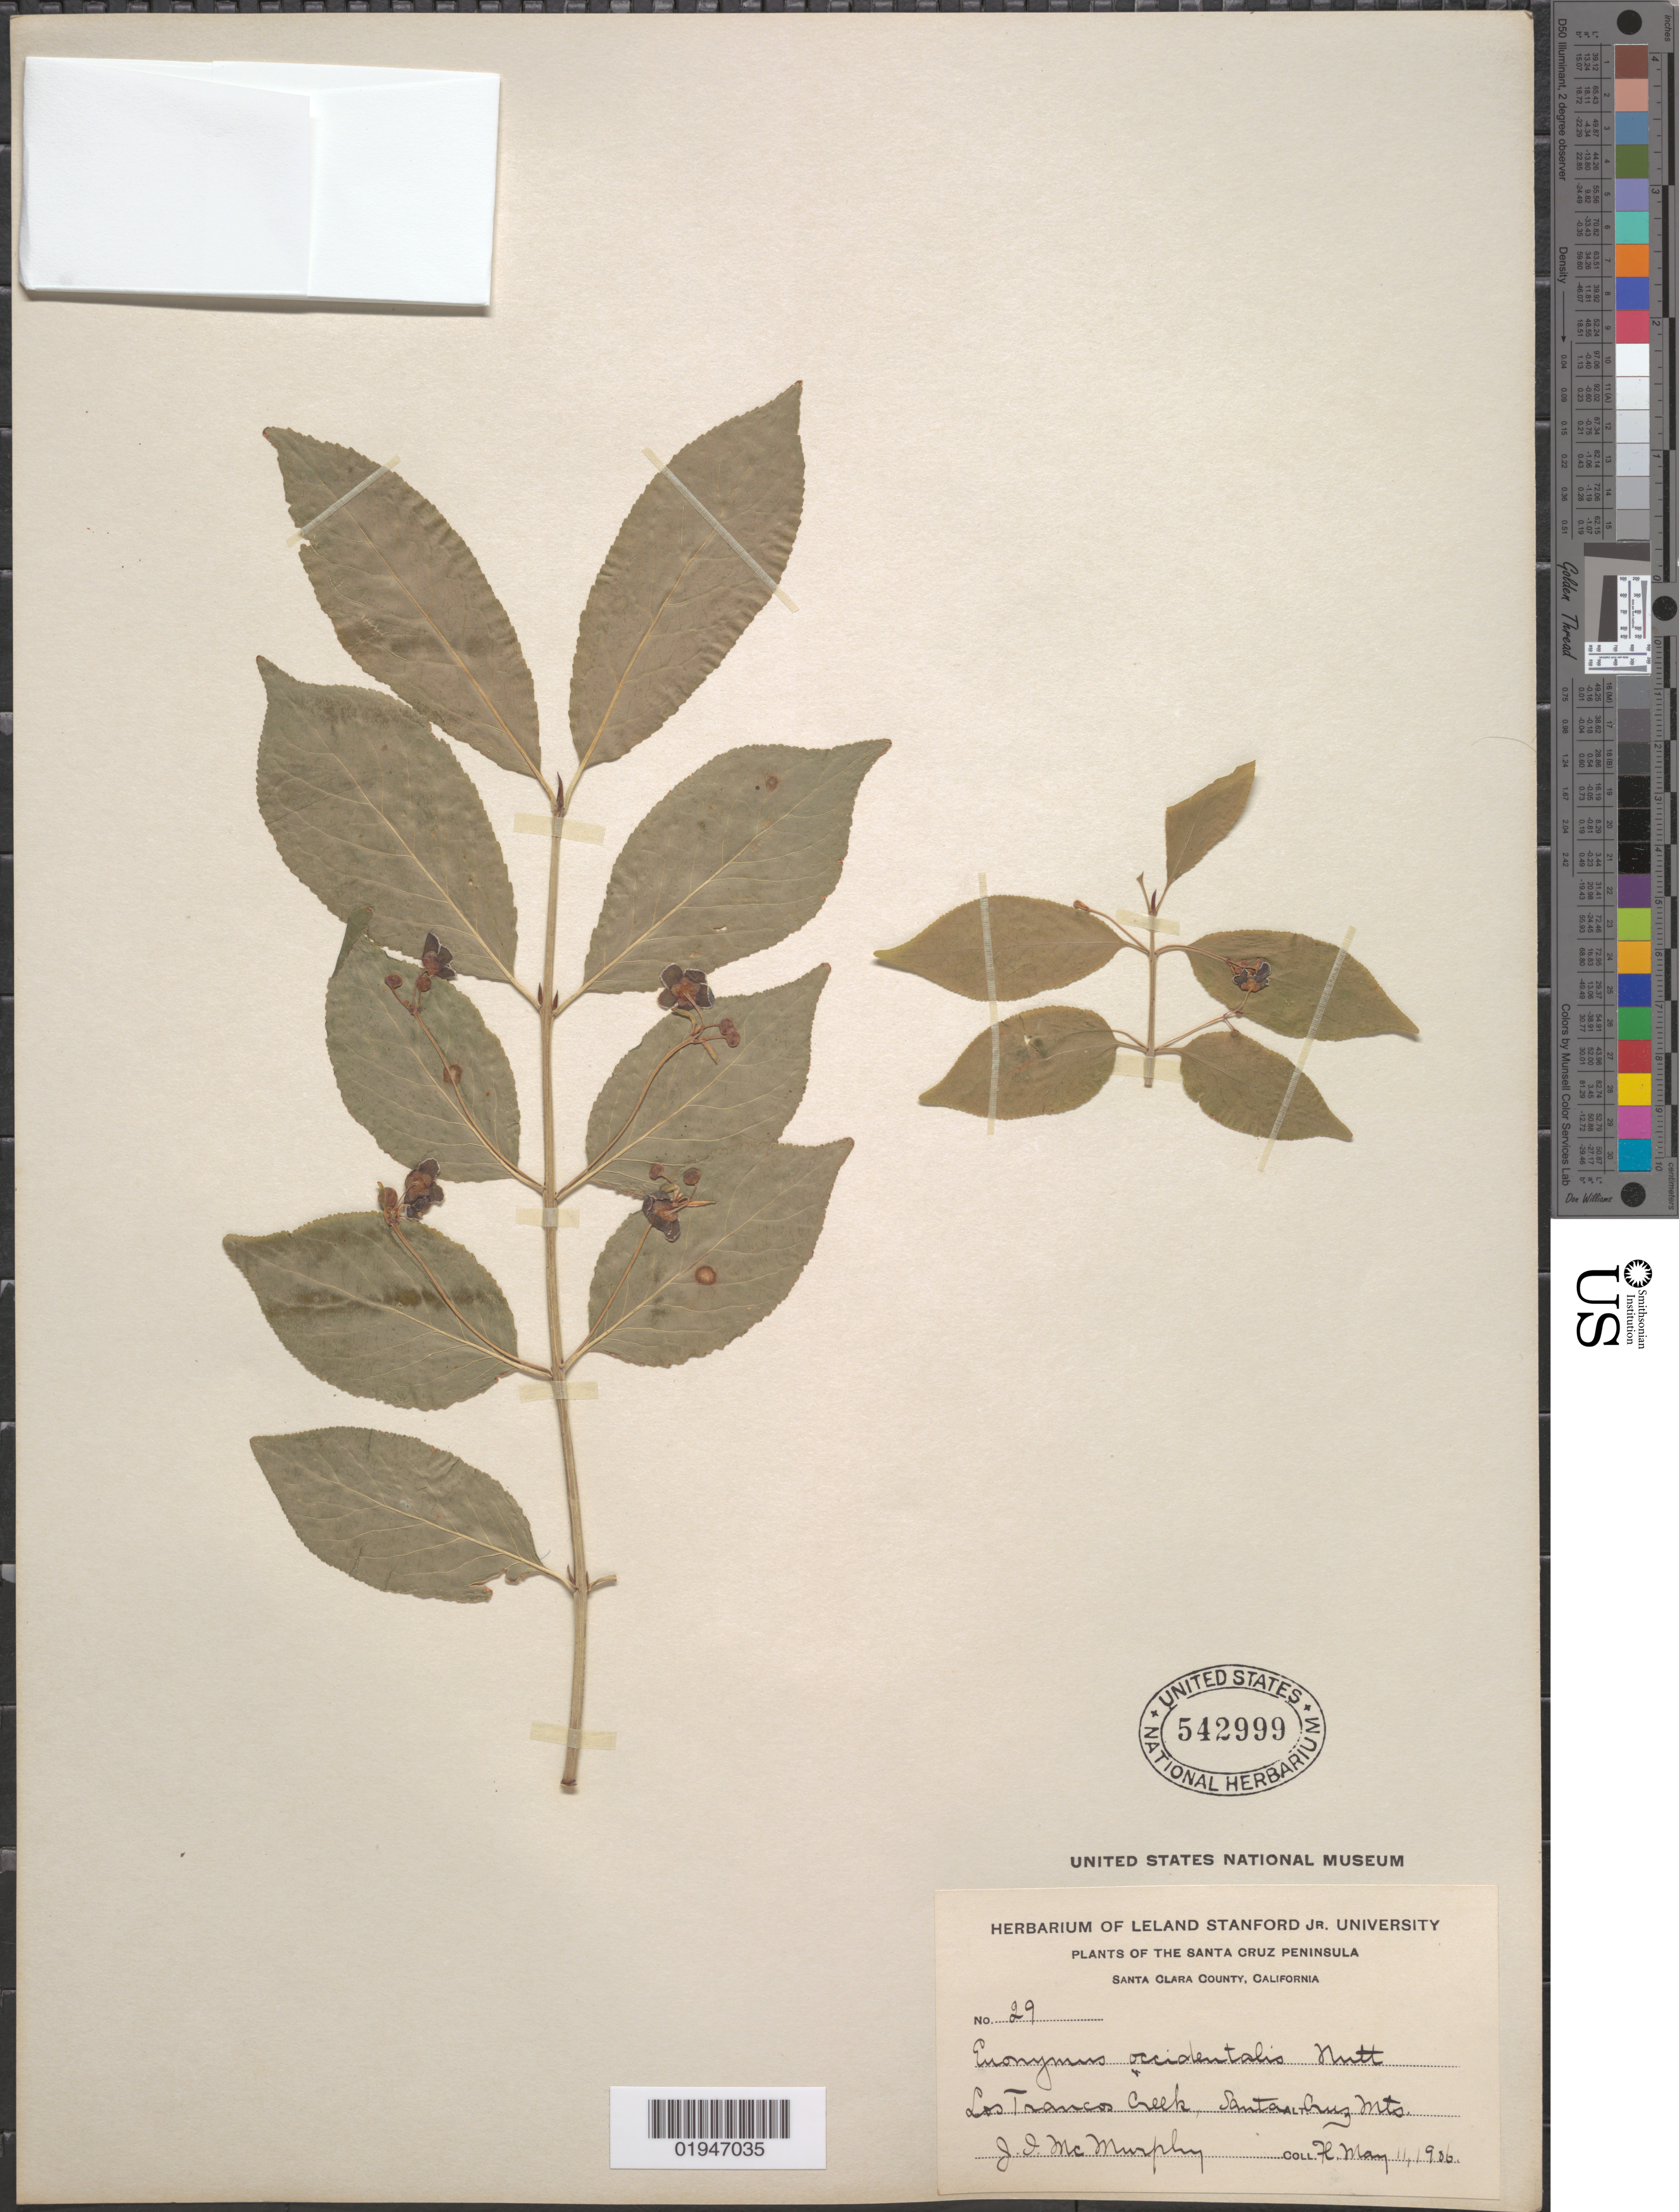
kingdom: Plantae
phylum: Tracheophyta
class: Magnoliopsida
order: Celastrales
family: Celastraceae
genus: Euonymus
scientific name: Euonymus occidentalis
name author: Nutt. ex Torr.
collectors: J. McMurphy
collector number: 29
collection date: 1906-05-11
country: United States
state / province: California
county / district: Santa Clara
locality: Los Tranco Creek, Santa Cruz Mts.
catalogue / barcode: US 542999